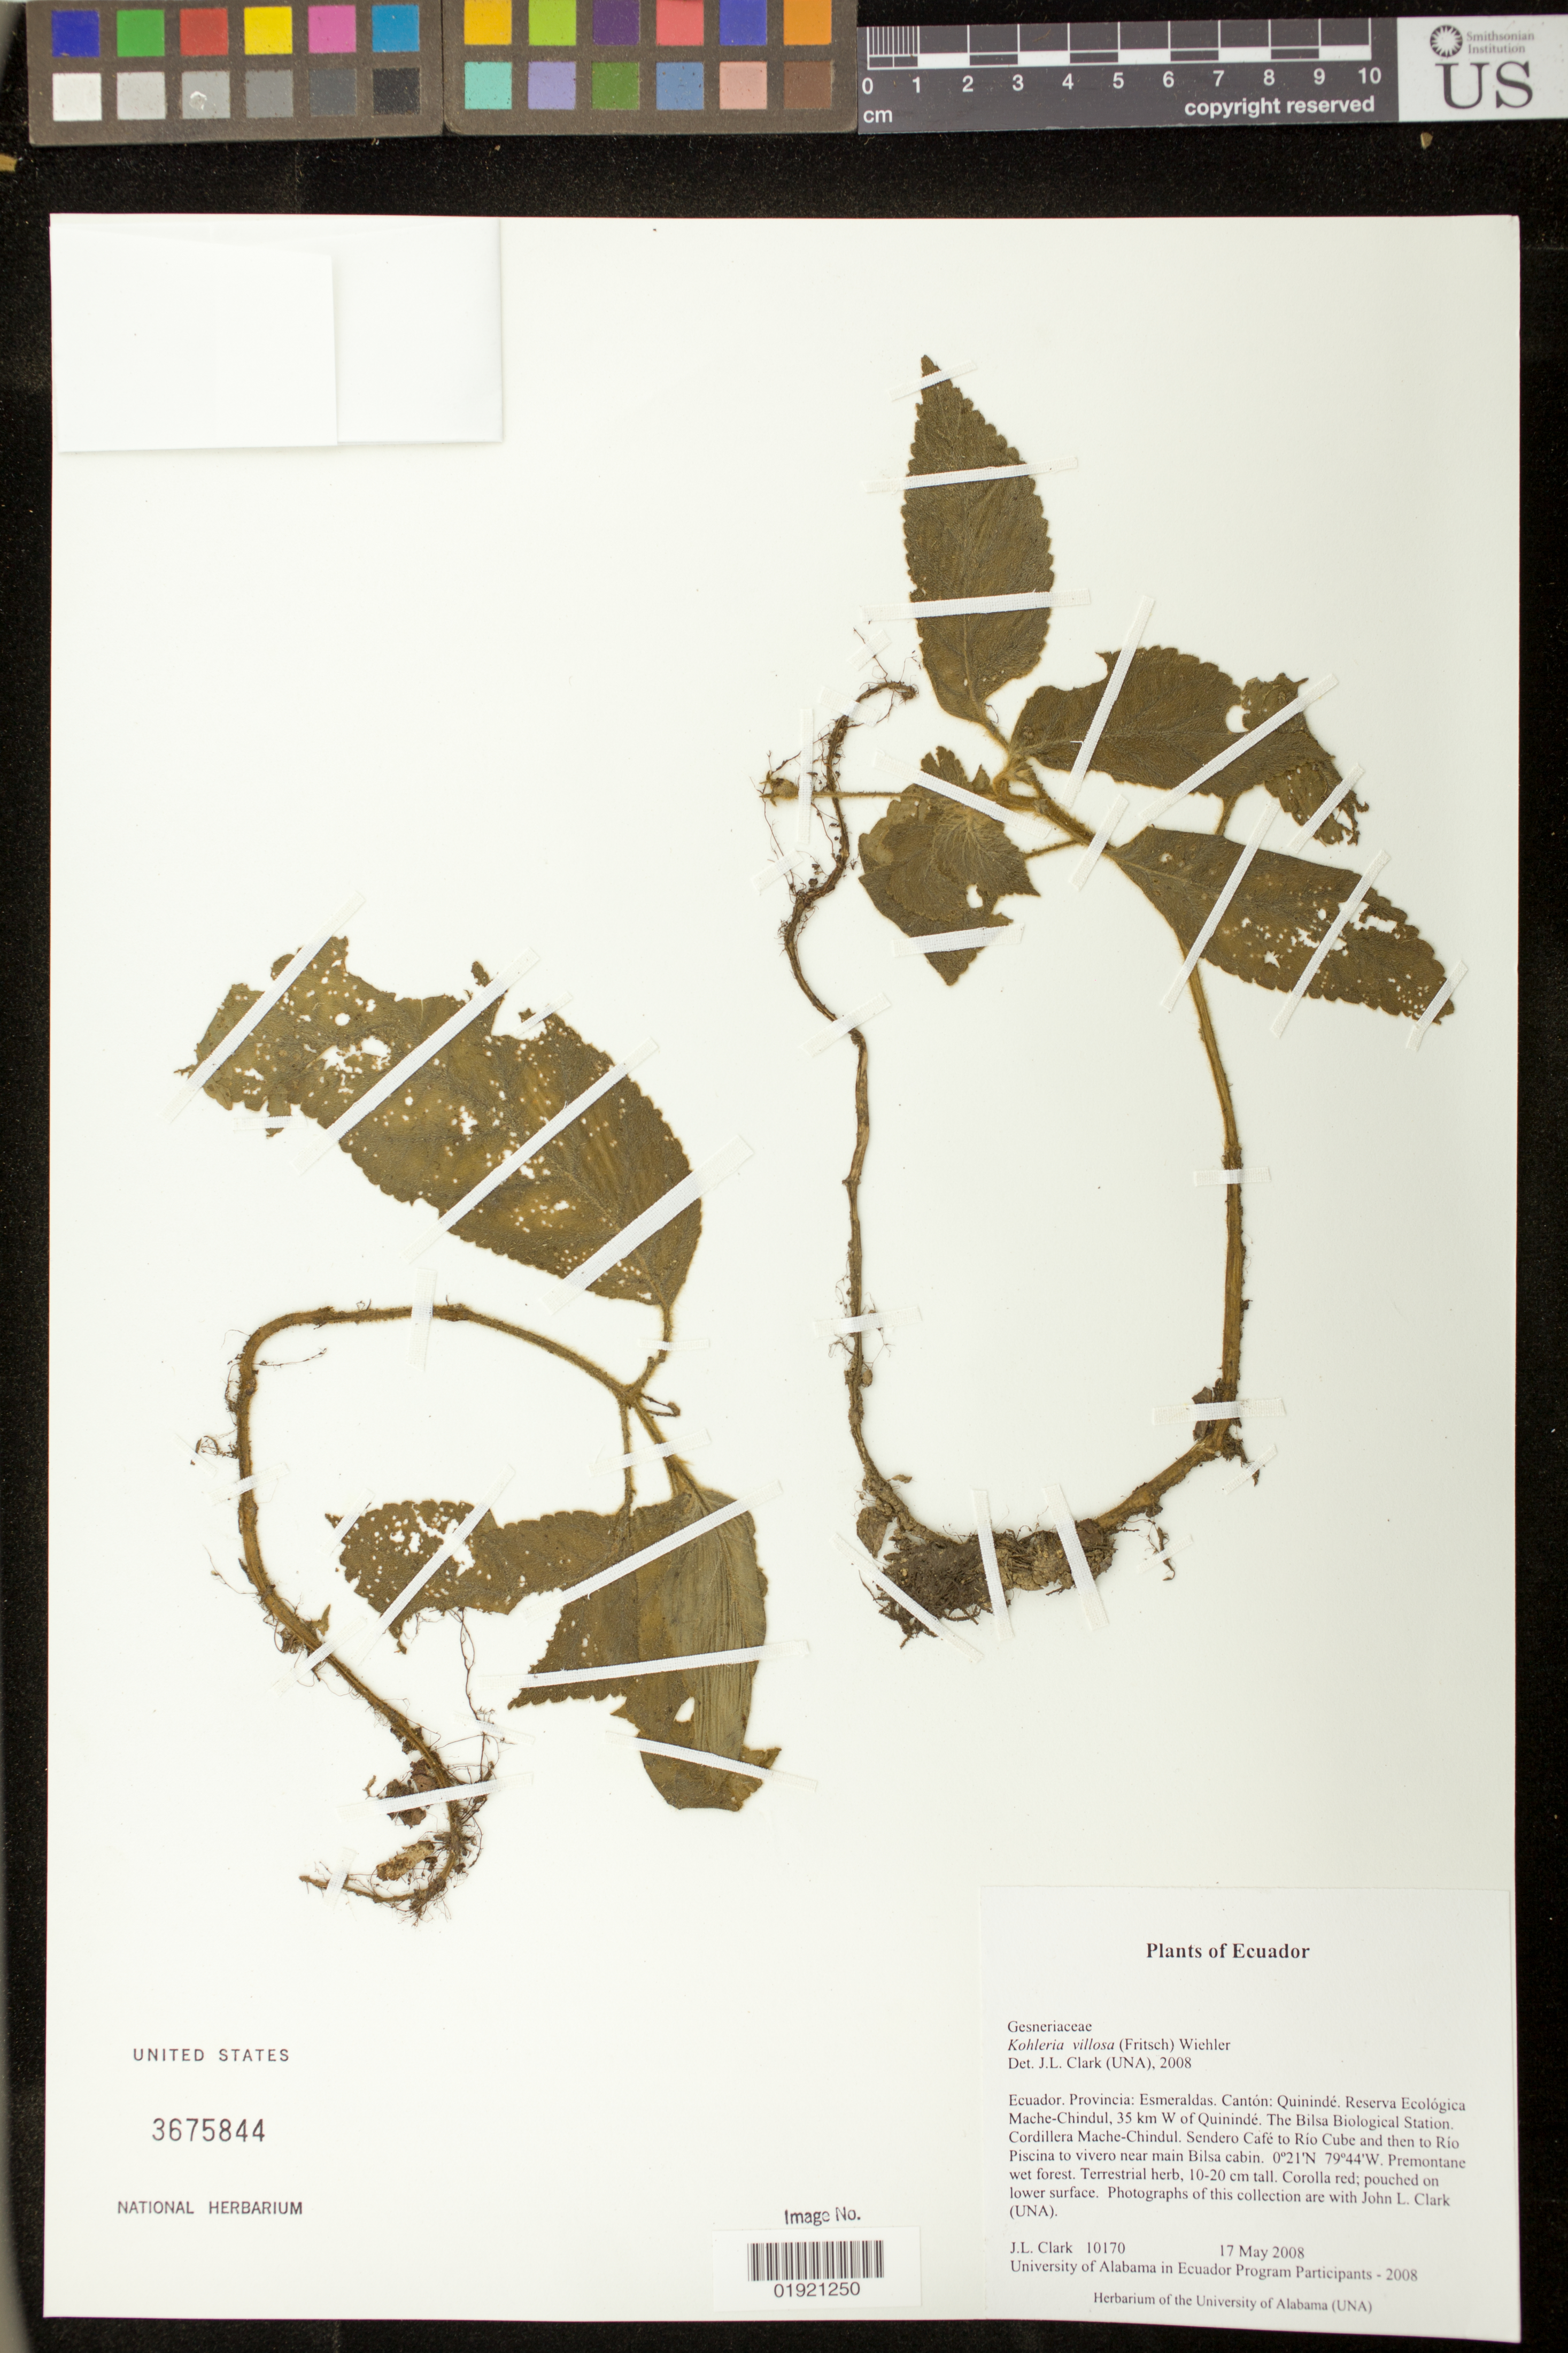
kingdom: Plantae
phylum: Tracheophyta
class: Magnoliopsida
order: Lamiales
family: Gesneriaceae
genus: Kohleria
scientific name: Kohleria villosa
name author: (Fritsch) Wiehler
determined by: Clark, J. L.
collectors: J. L. Clark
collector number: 10170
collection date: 2008-05-17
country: Ecuador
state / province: Esmeraldas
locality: Canton: Quininde. Reserva Ecologica Mache-Chindul, 35 km W of Quininde. The Bilsa Biological Station. Cordillera Mache-Chindul. Sendero Cafe to Rio Cube and then to Rio Piscina to vivero near main Bilsa cabin.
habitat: Premontane wet forest.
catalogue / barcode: US 3675844